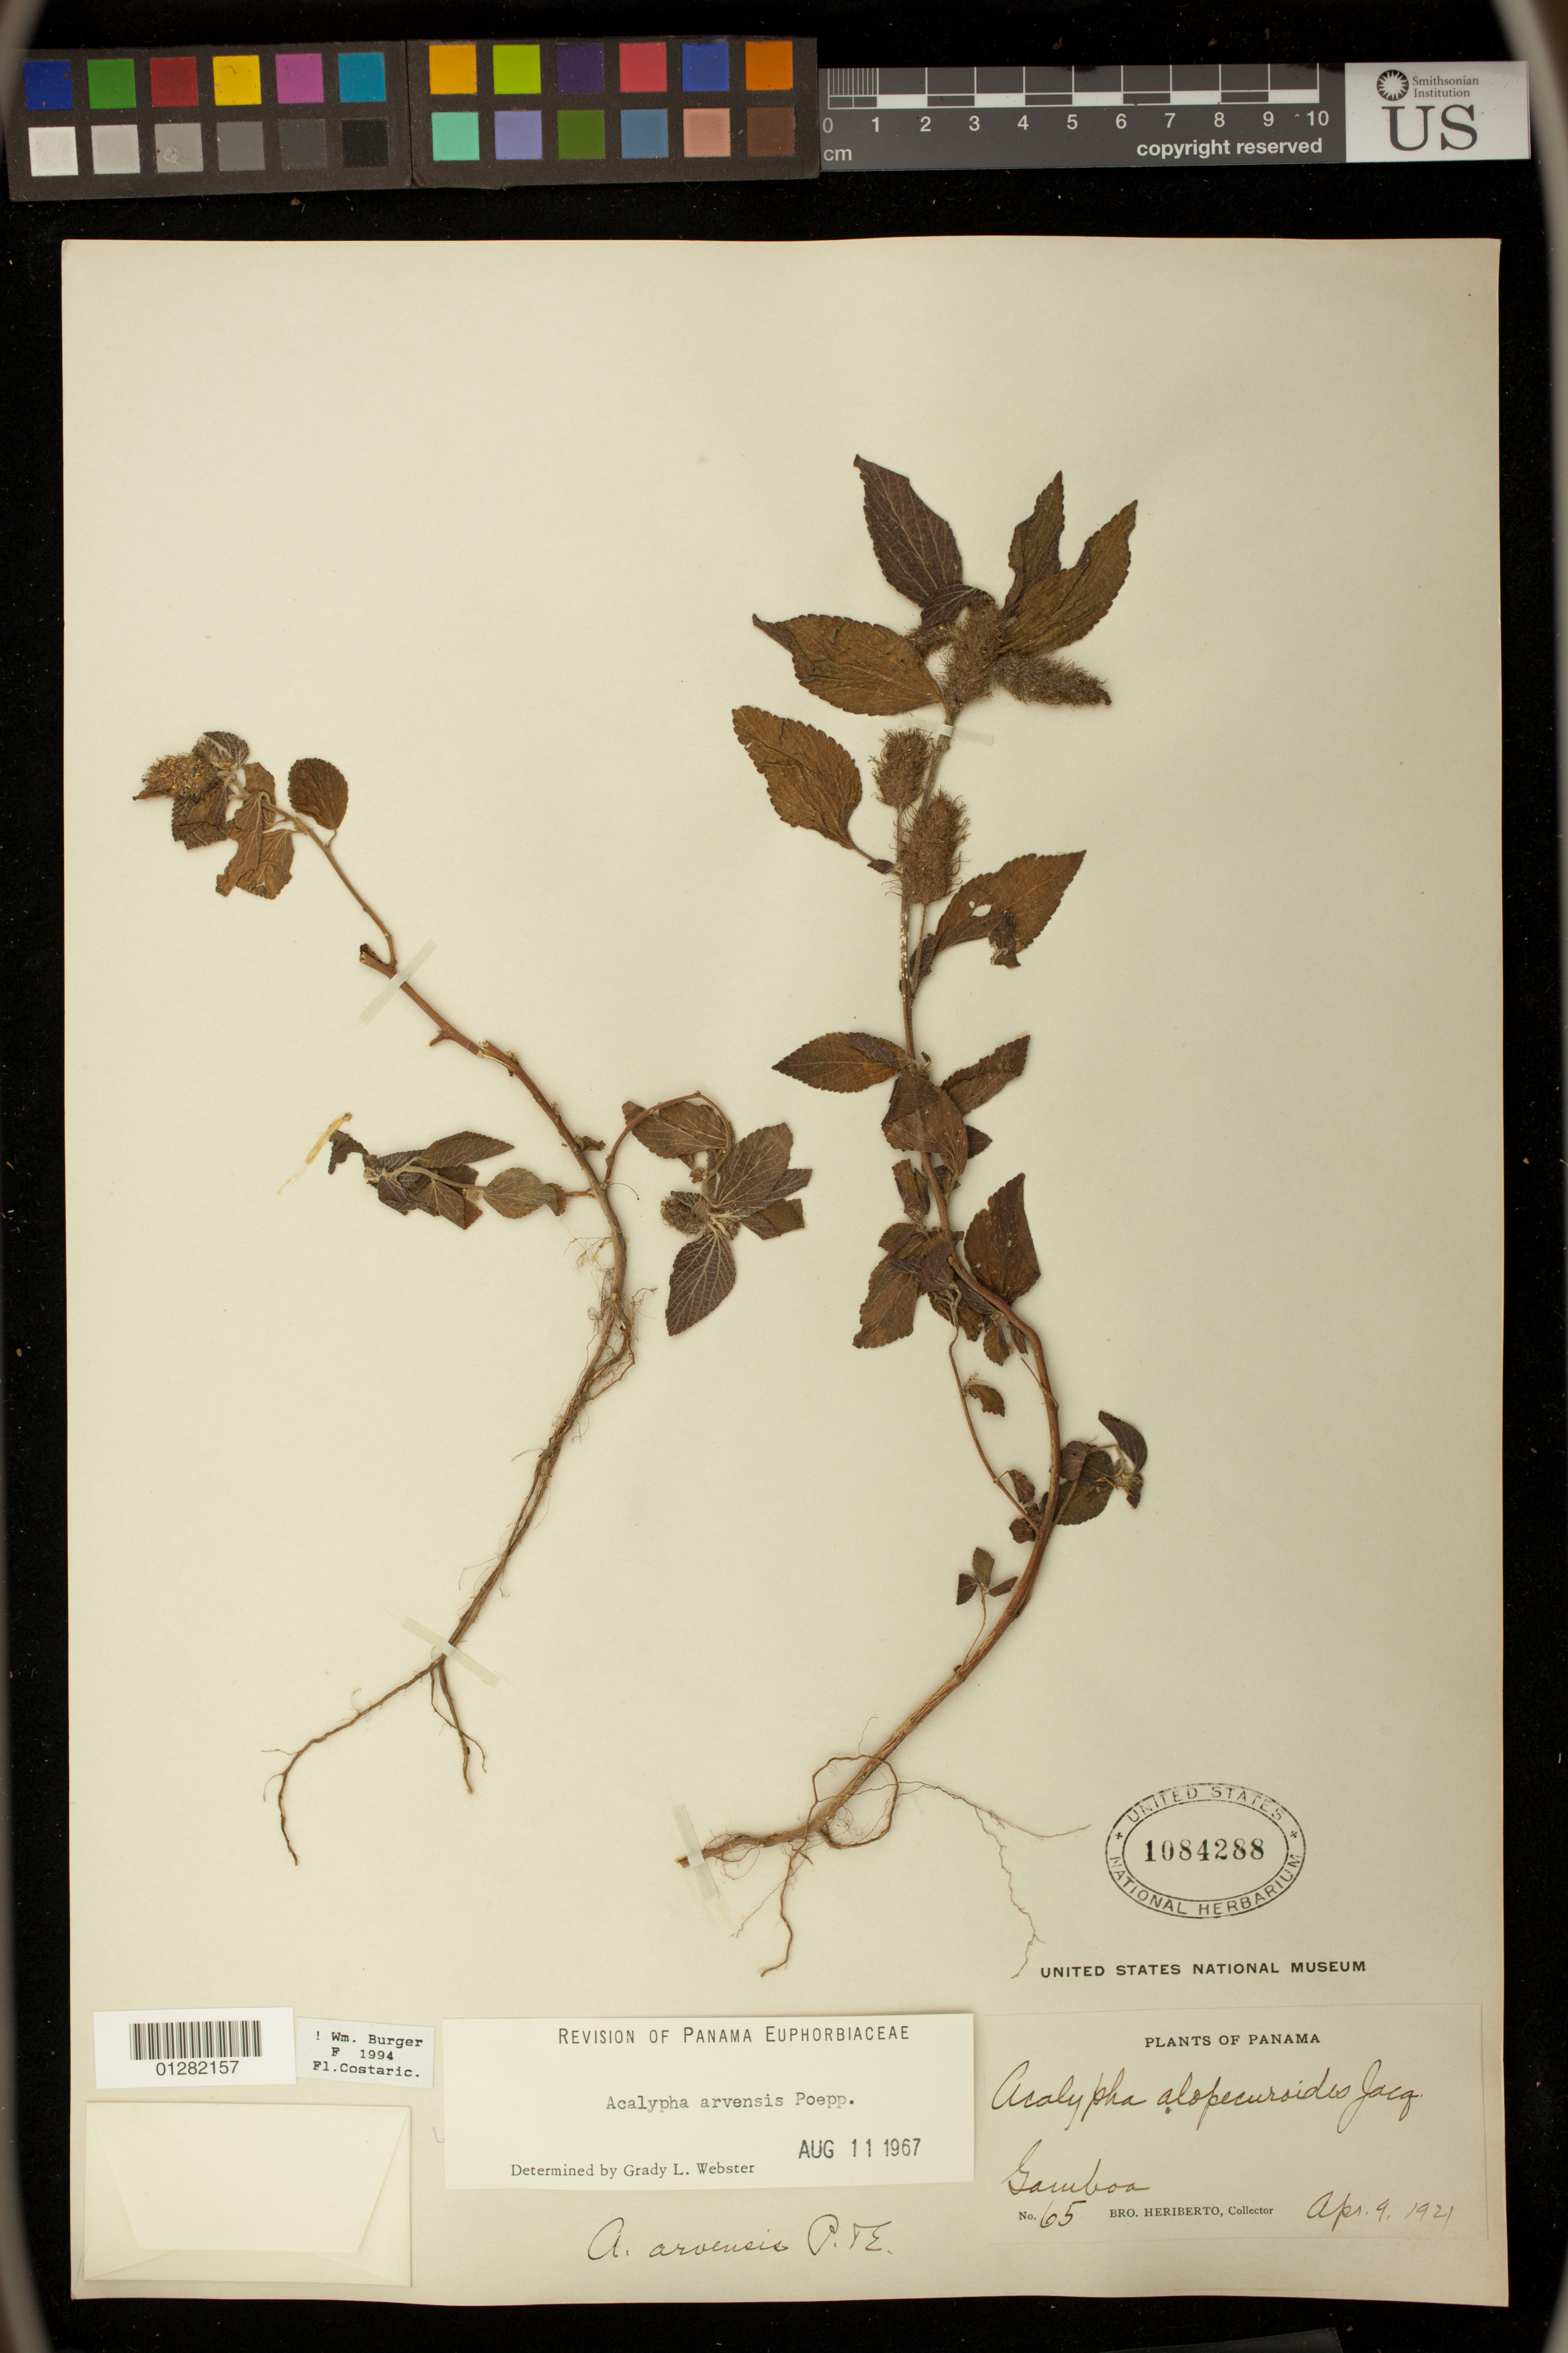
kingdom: Plantae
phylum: Tracheophyta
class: Magnoliopsida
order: Malpighiales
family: Euphorbiaceae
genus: Acalypha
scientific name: Acalypha arvensis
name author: Poepp.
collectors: B. Heriberto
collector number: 65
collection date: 1921-04-09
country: Panama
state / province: Colón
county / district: Canal Zone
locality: Gamboa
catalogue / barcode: US 1084288